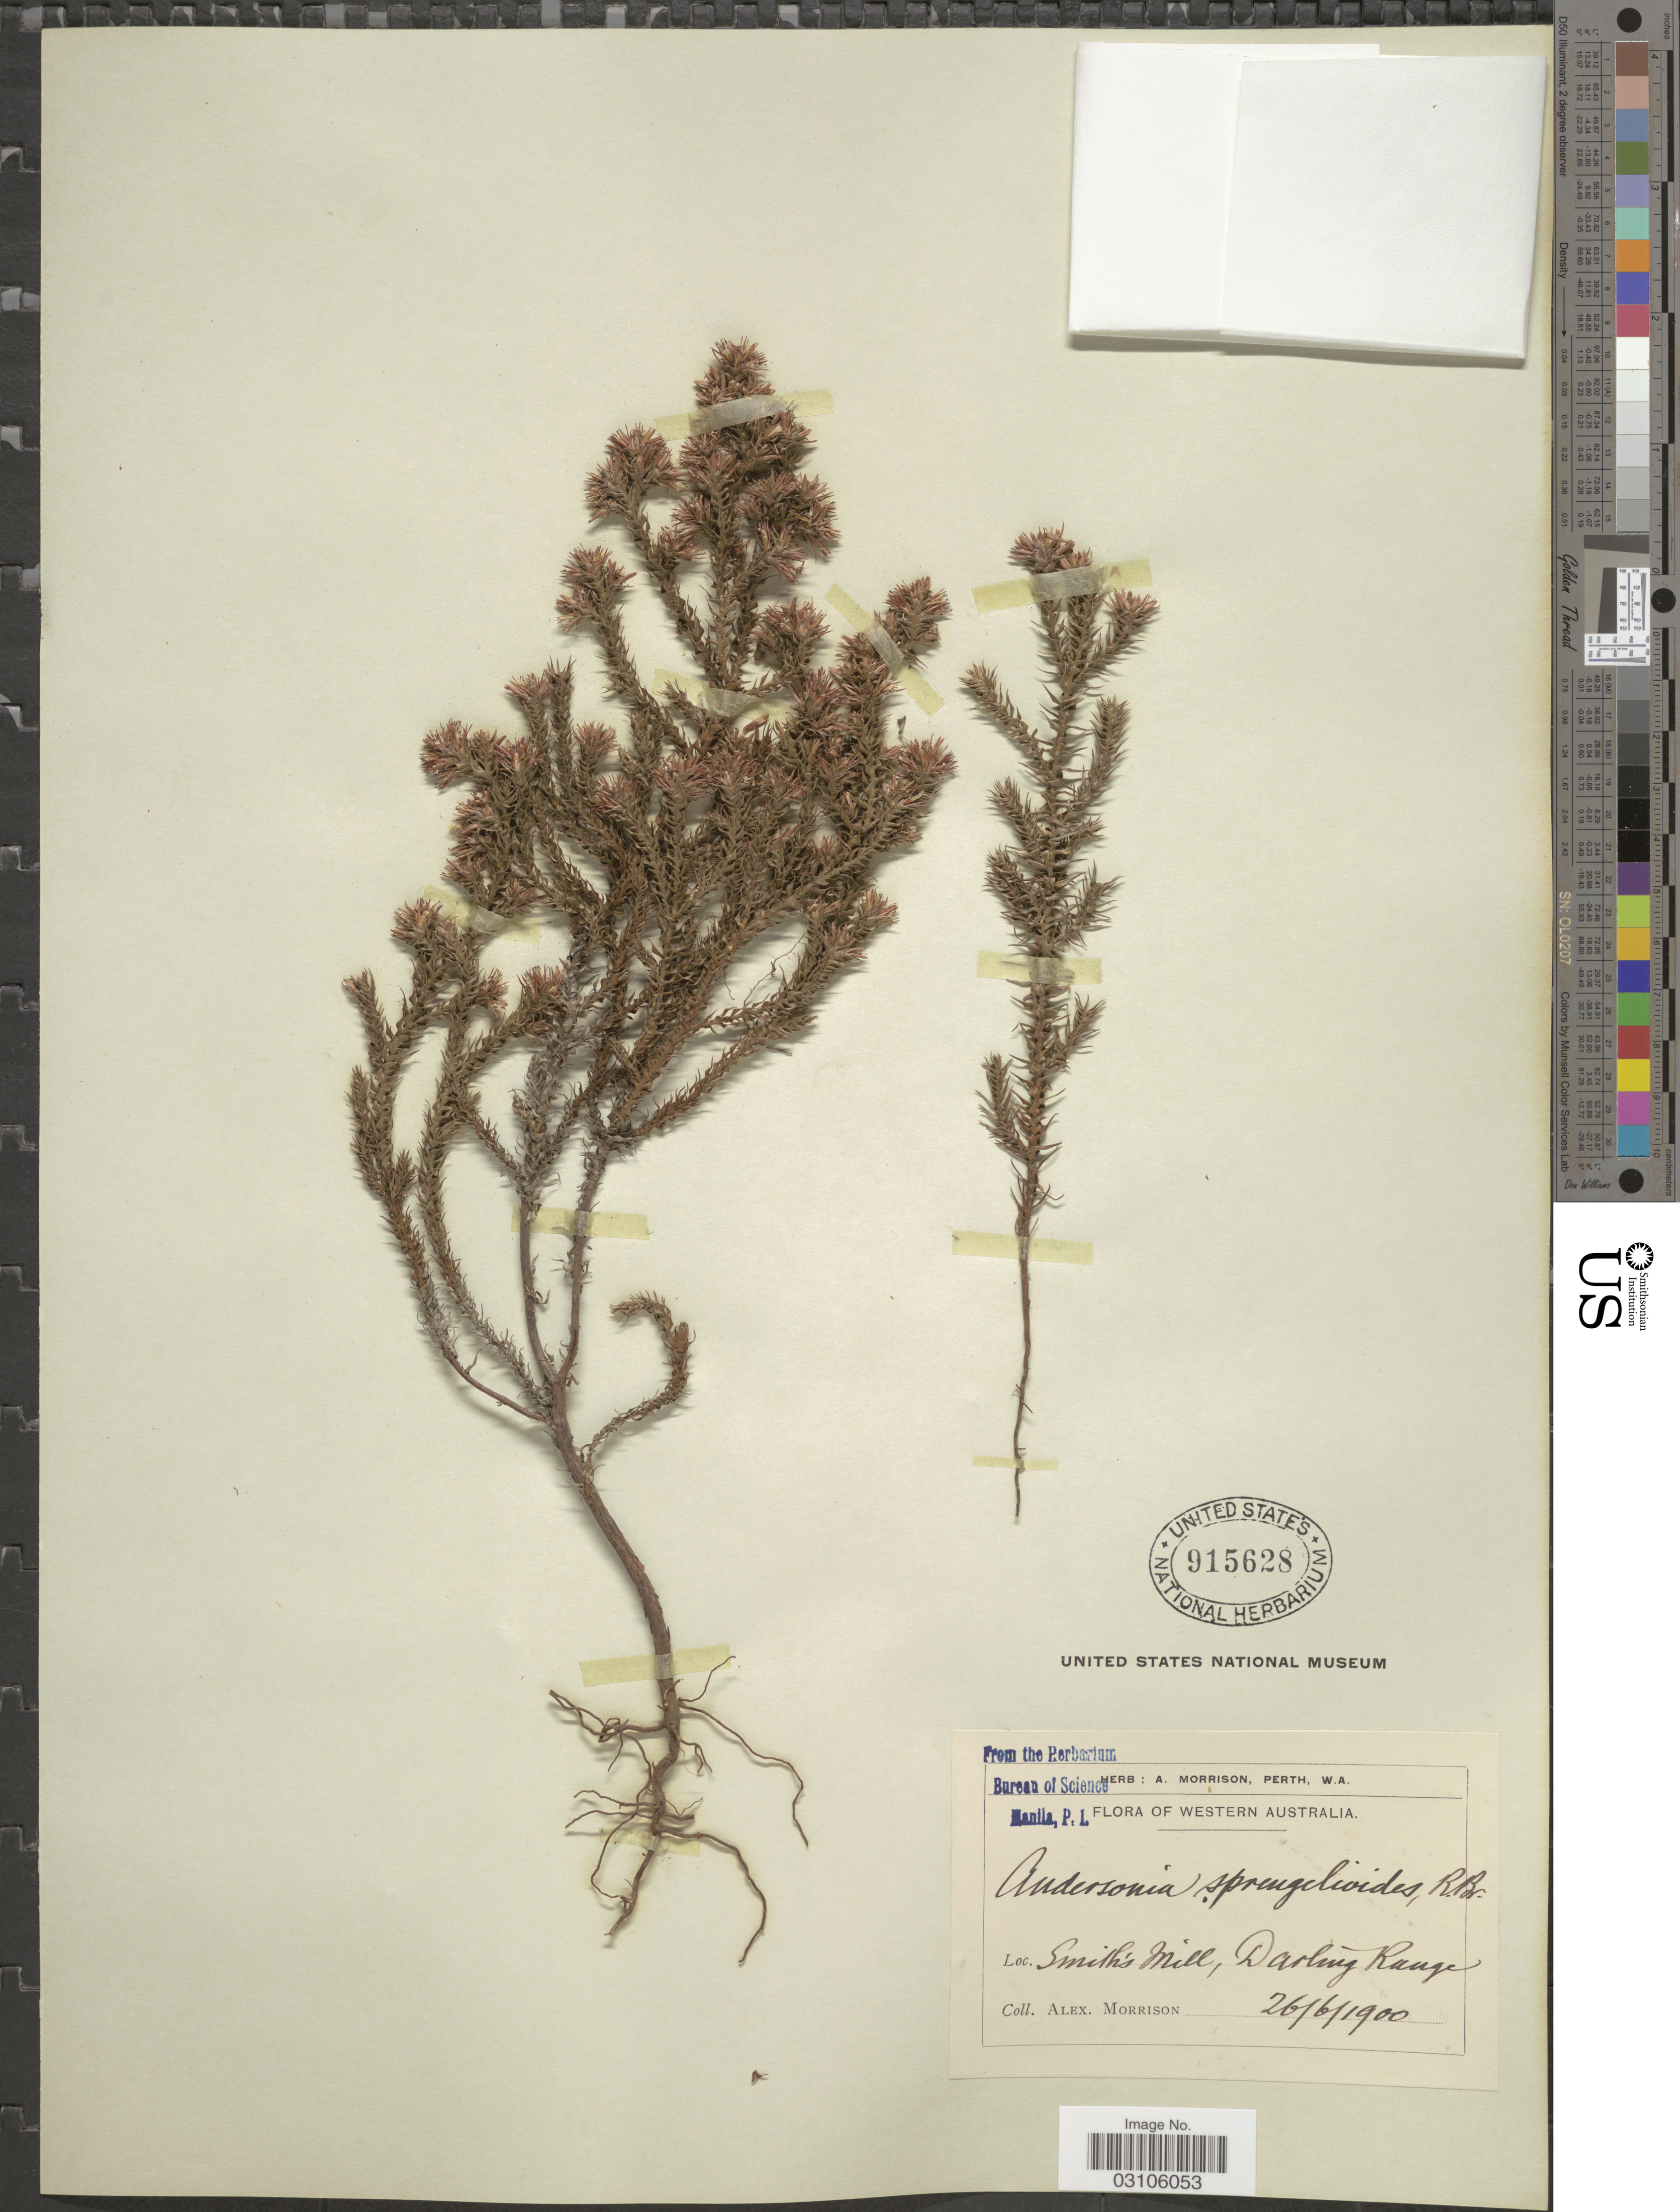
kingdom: Plantae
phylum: Tracheophyta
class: Magnoliopsida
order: Ericales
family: Ericaceae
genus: Andersonia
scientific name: Andersonia sprengelioides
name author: R. Br.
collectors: A. Morrison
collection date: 1900-06-26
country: Australia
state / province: Western Australia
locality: Smith's Mill, Darling Range.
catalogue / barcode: US 915628